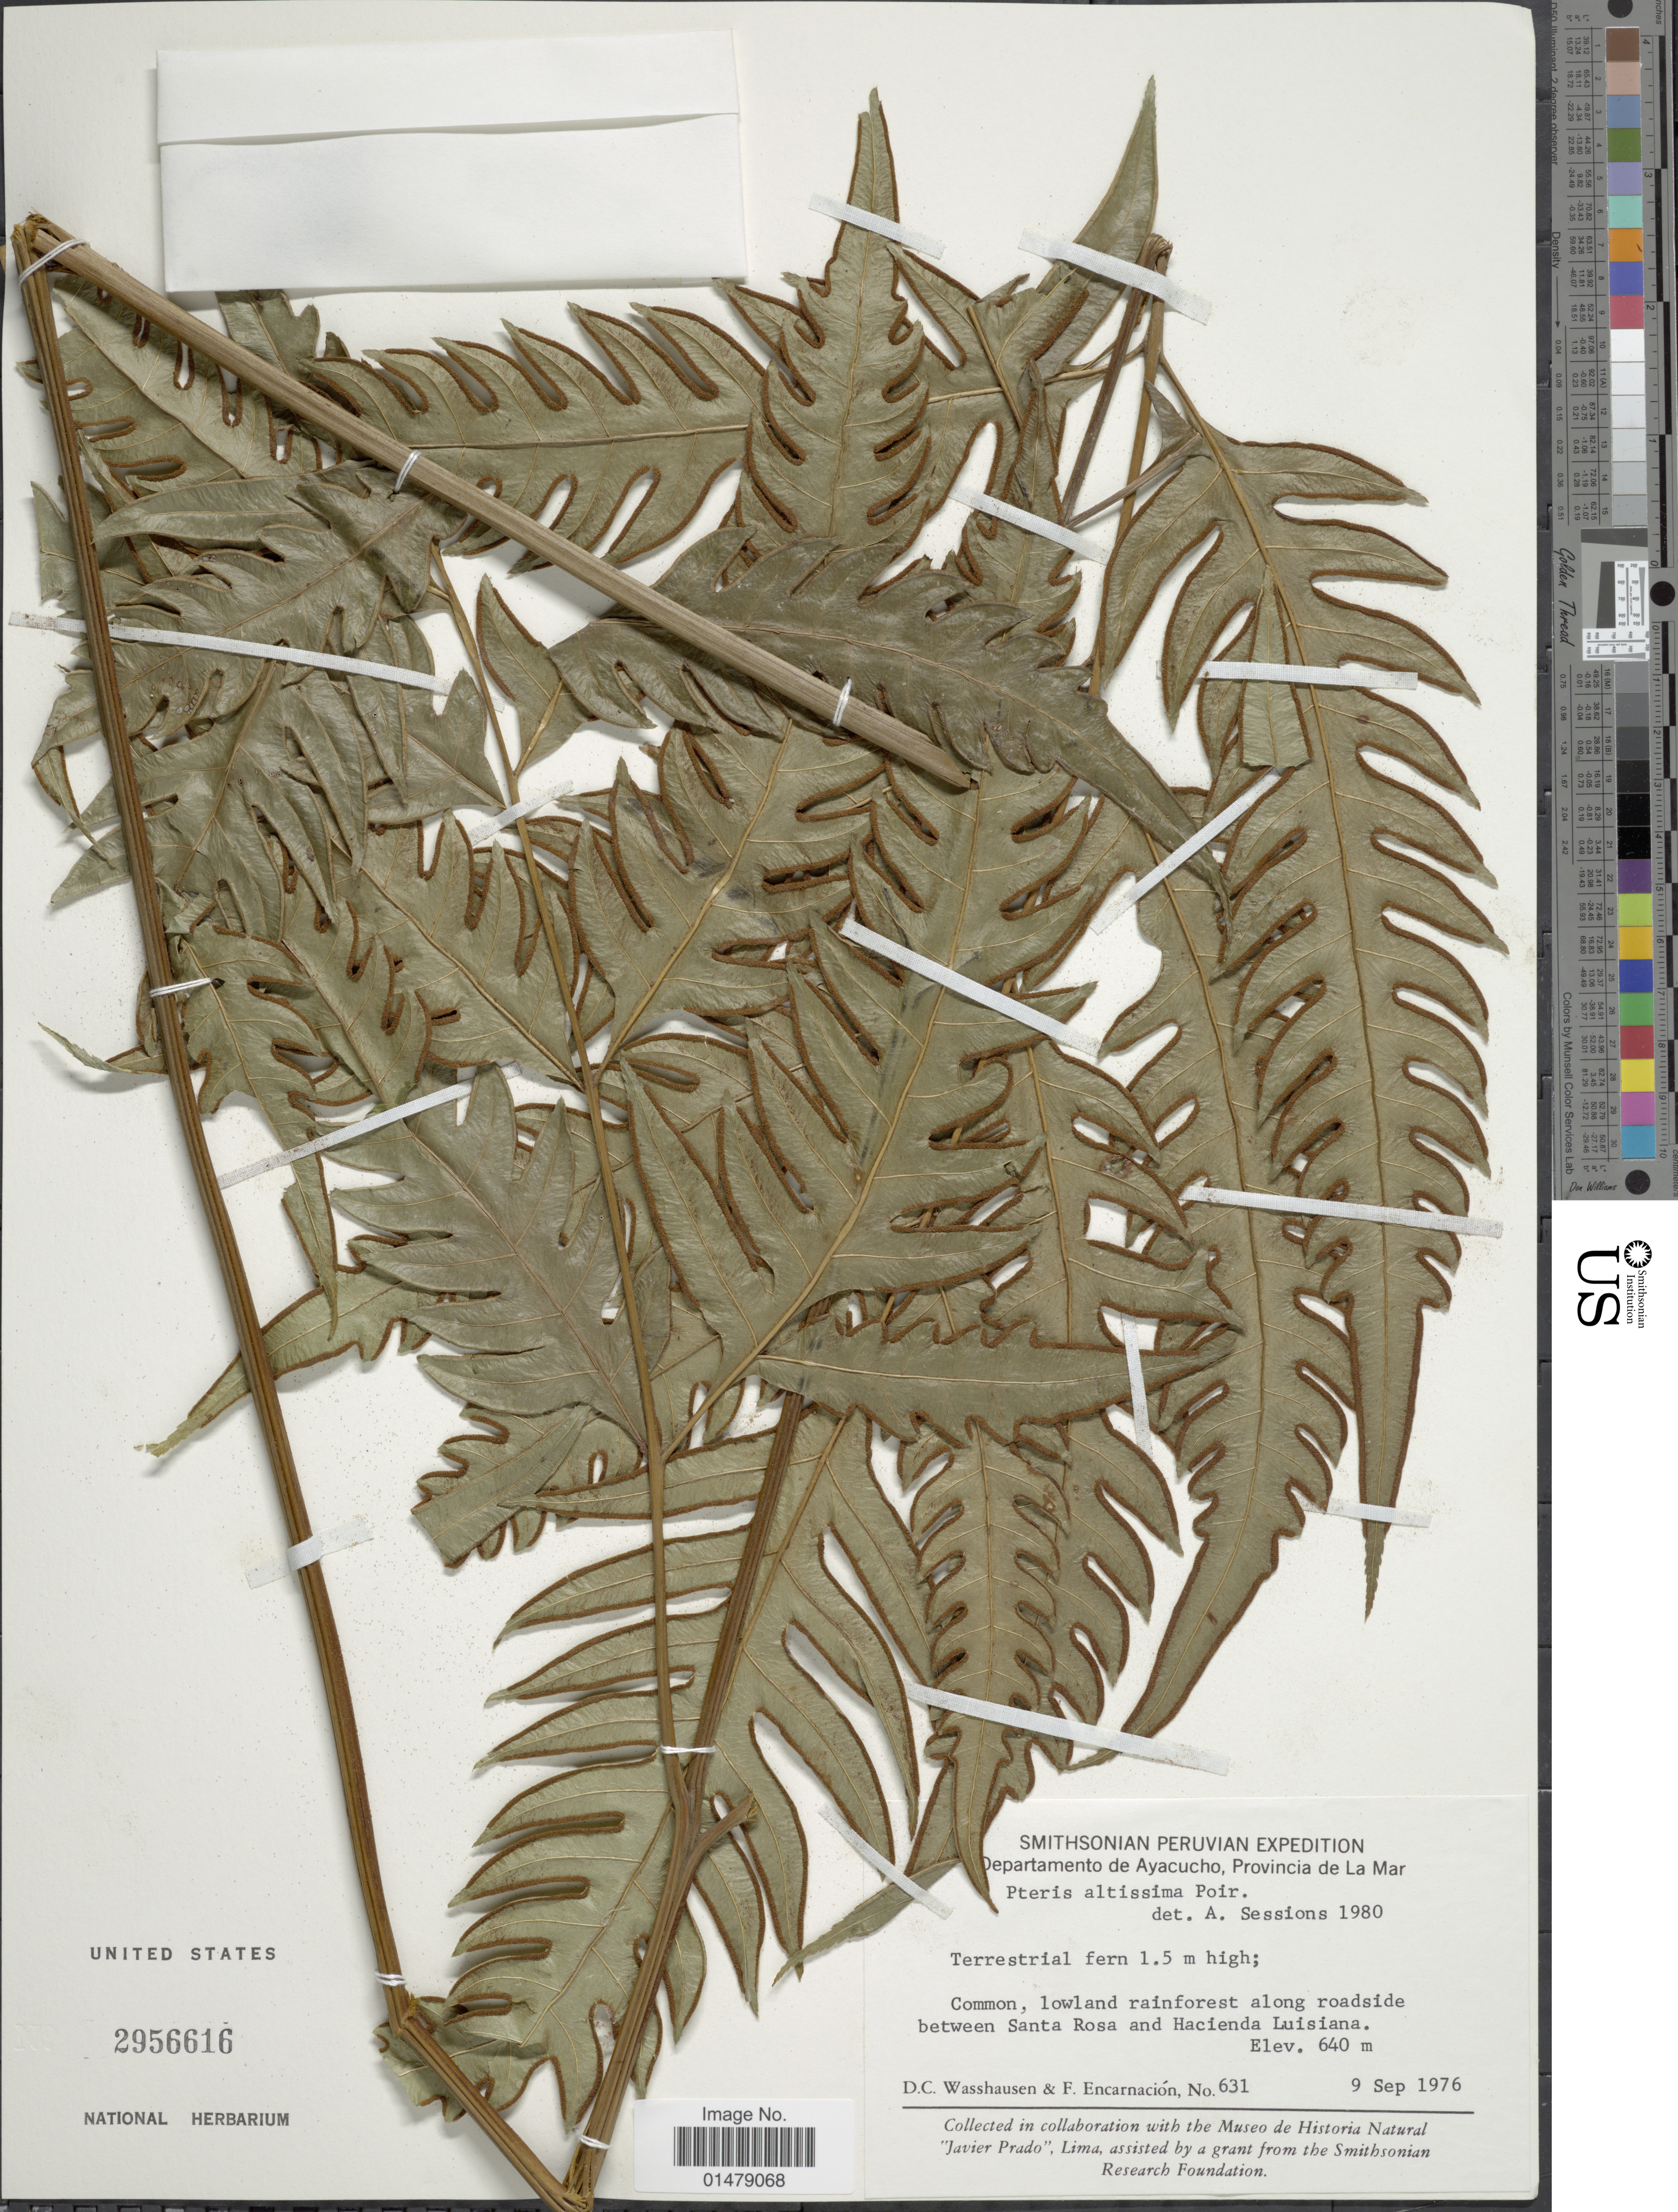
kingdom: Plantae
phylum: Tracheophyta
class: Polypodiopsida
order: Polypodiales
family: Pteridaceae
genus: Pteris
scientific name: Pteris altissima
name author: Poir.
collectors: D. C. Wasshausen & F. Encarnación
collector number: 631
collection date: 1976-09-09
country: Peru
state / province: Ayacucho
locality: Departamento de Ayacucho, Provincia de La Mar. Along roadside between Santa Rosa and Hacienda Luisiana.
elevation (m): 640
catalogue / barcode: US 2956616